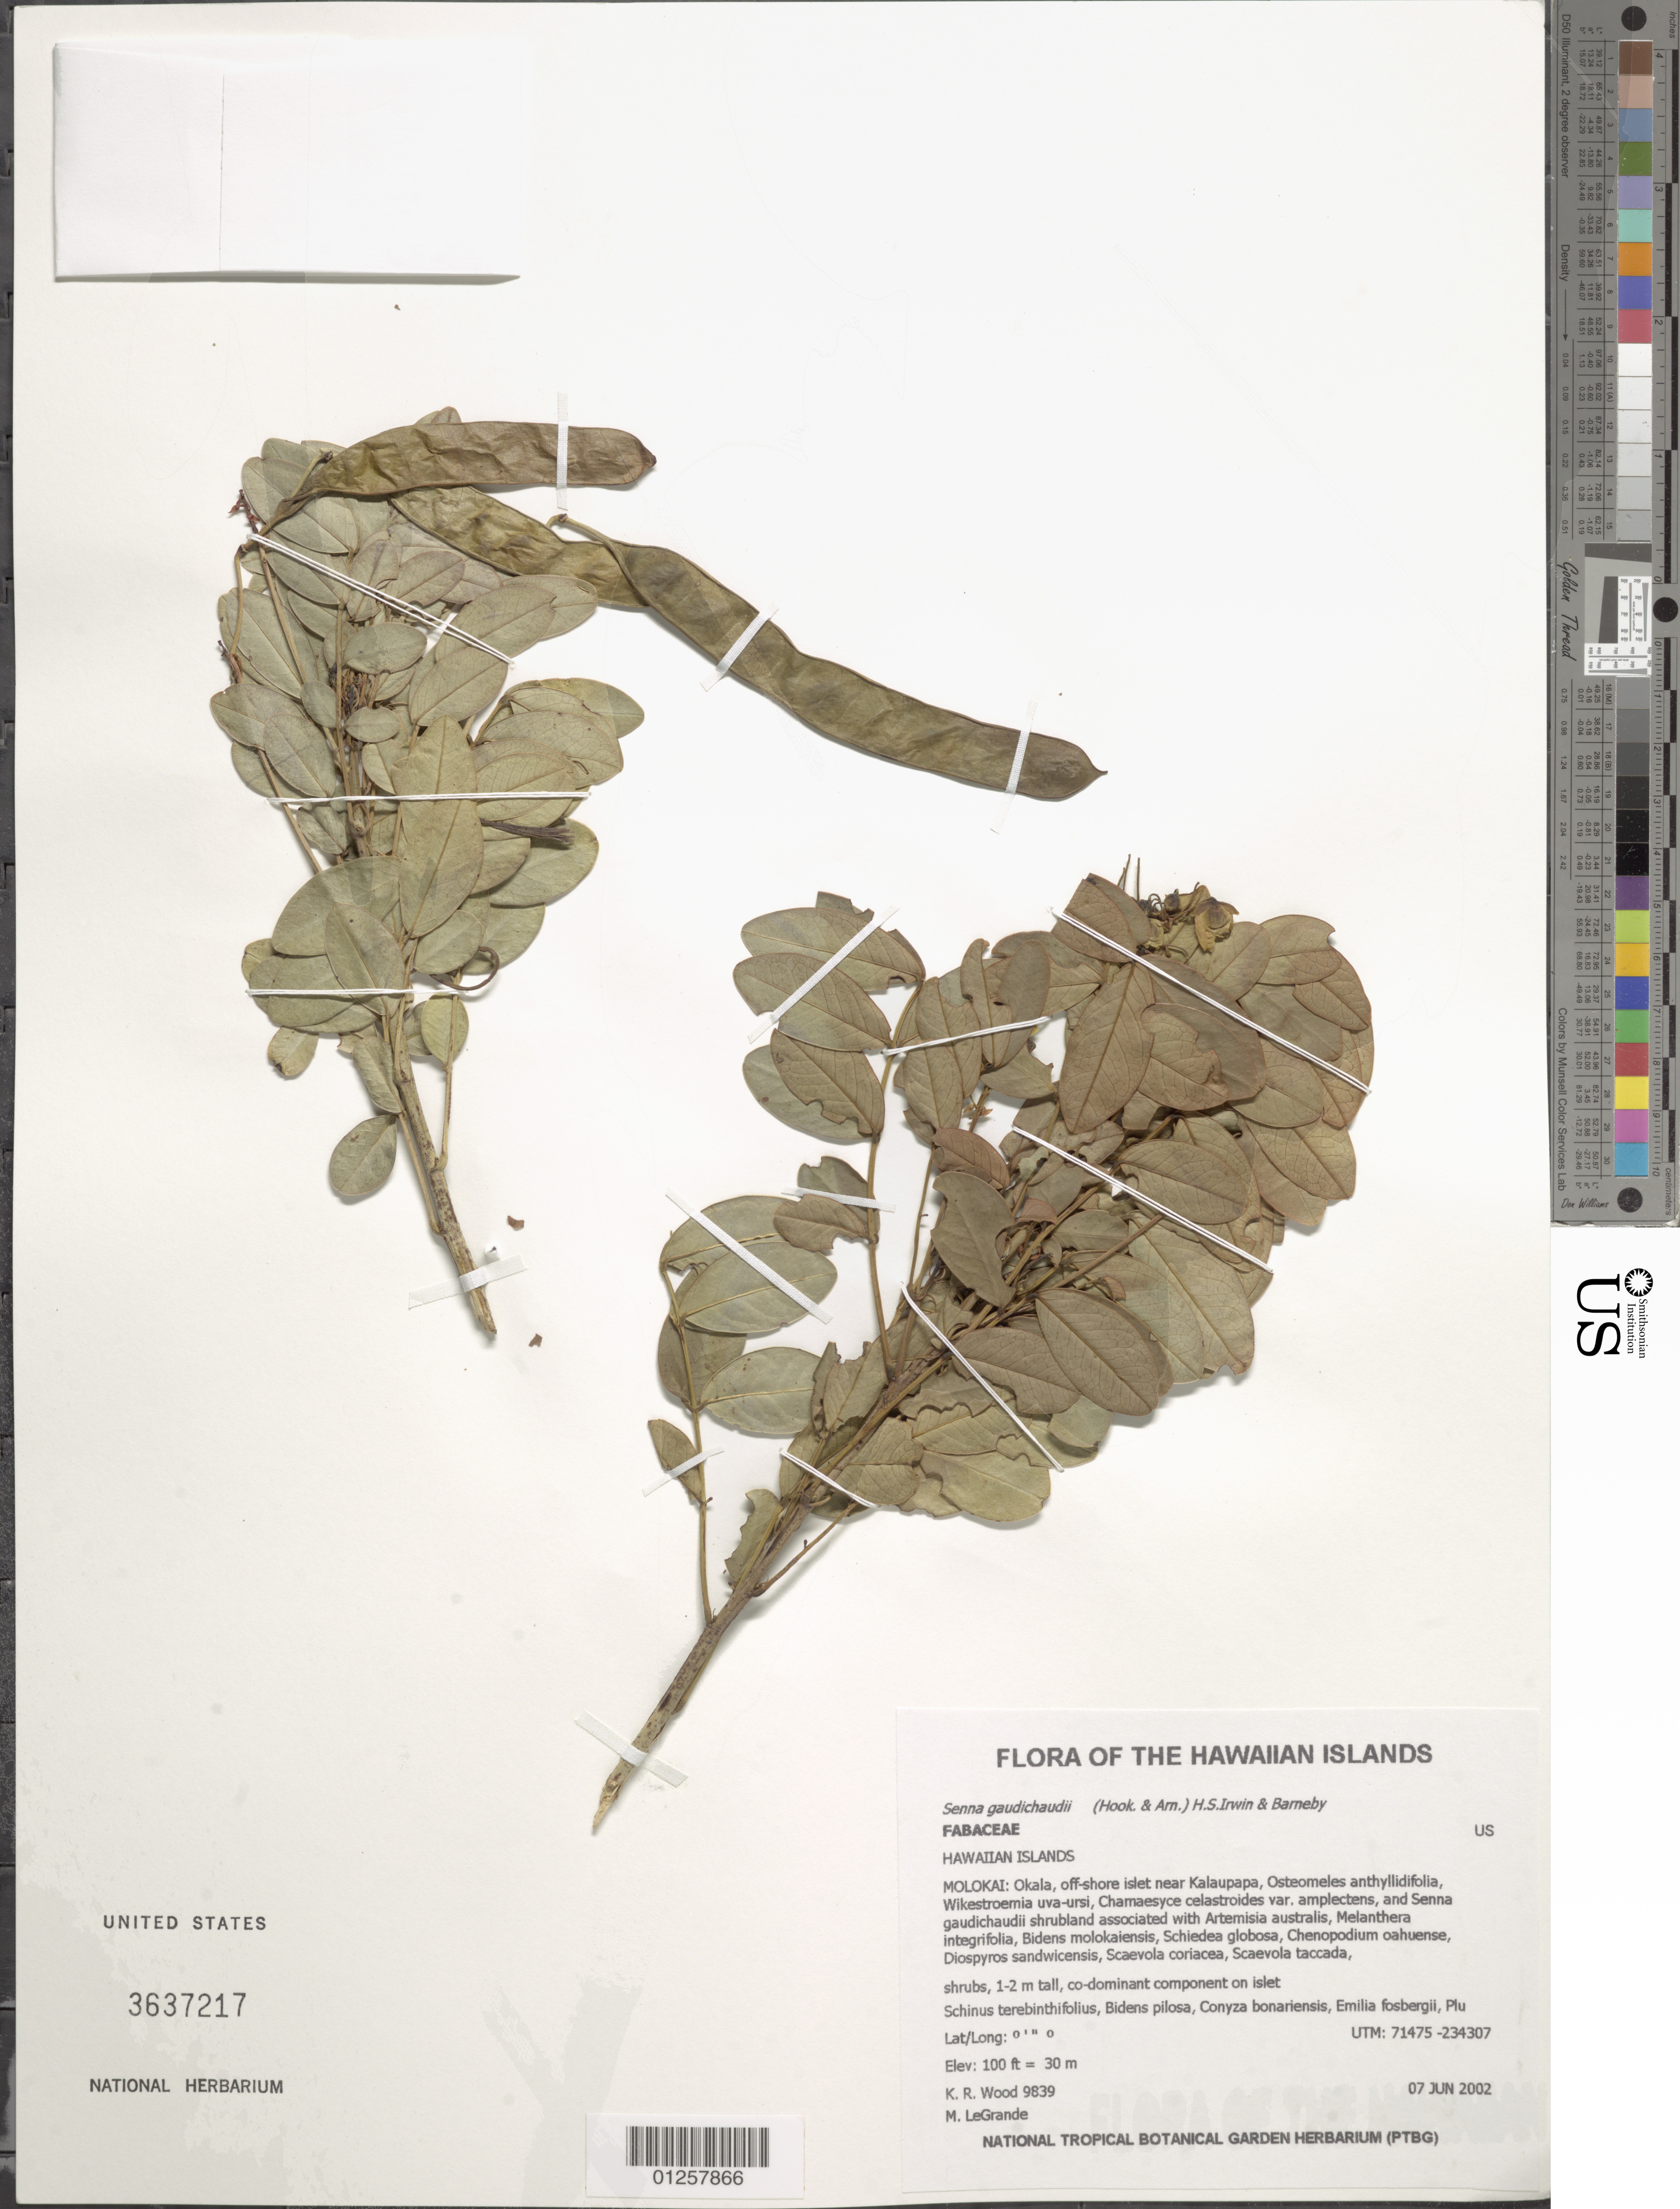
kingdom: Plantae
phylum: Tracheophyta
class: Magnoliopsida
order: Fabales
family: Fabaceae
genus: Senna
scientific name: Senna gaudichaudii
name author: (Hook. & Arn.) H.S. Irwin & Barneby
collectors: K. R. Wood & M. LeGrande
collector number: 9839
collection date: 2002-06-07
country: United States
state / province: Hawaii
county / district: Maui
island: Moloka'i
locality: Okala, off-shore islet near Kalaupapa.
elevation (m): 30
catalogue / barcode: US 3637217